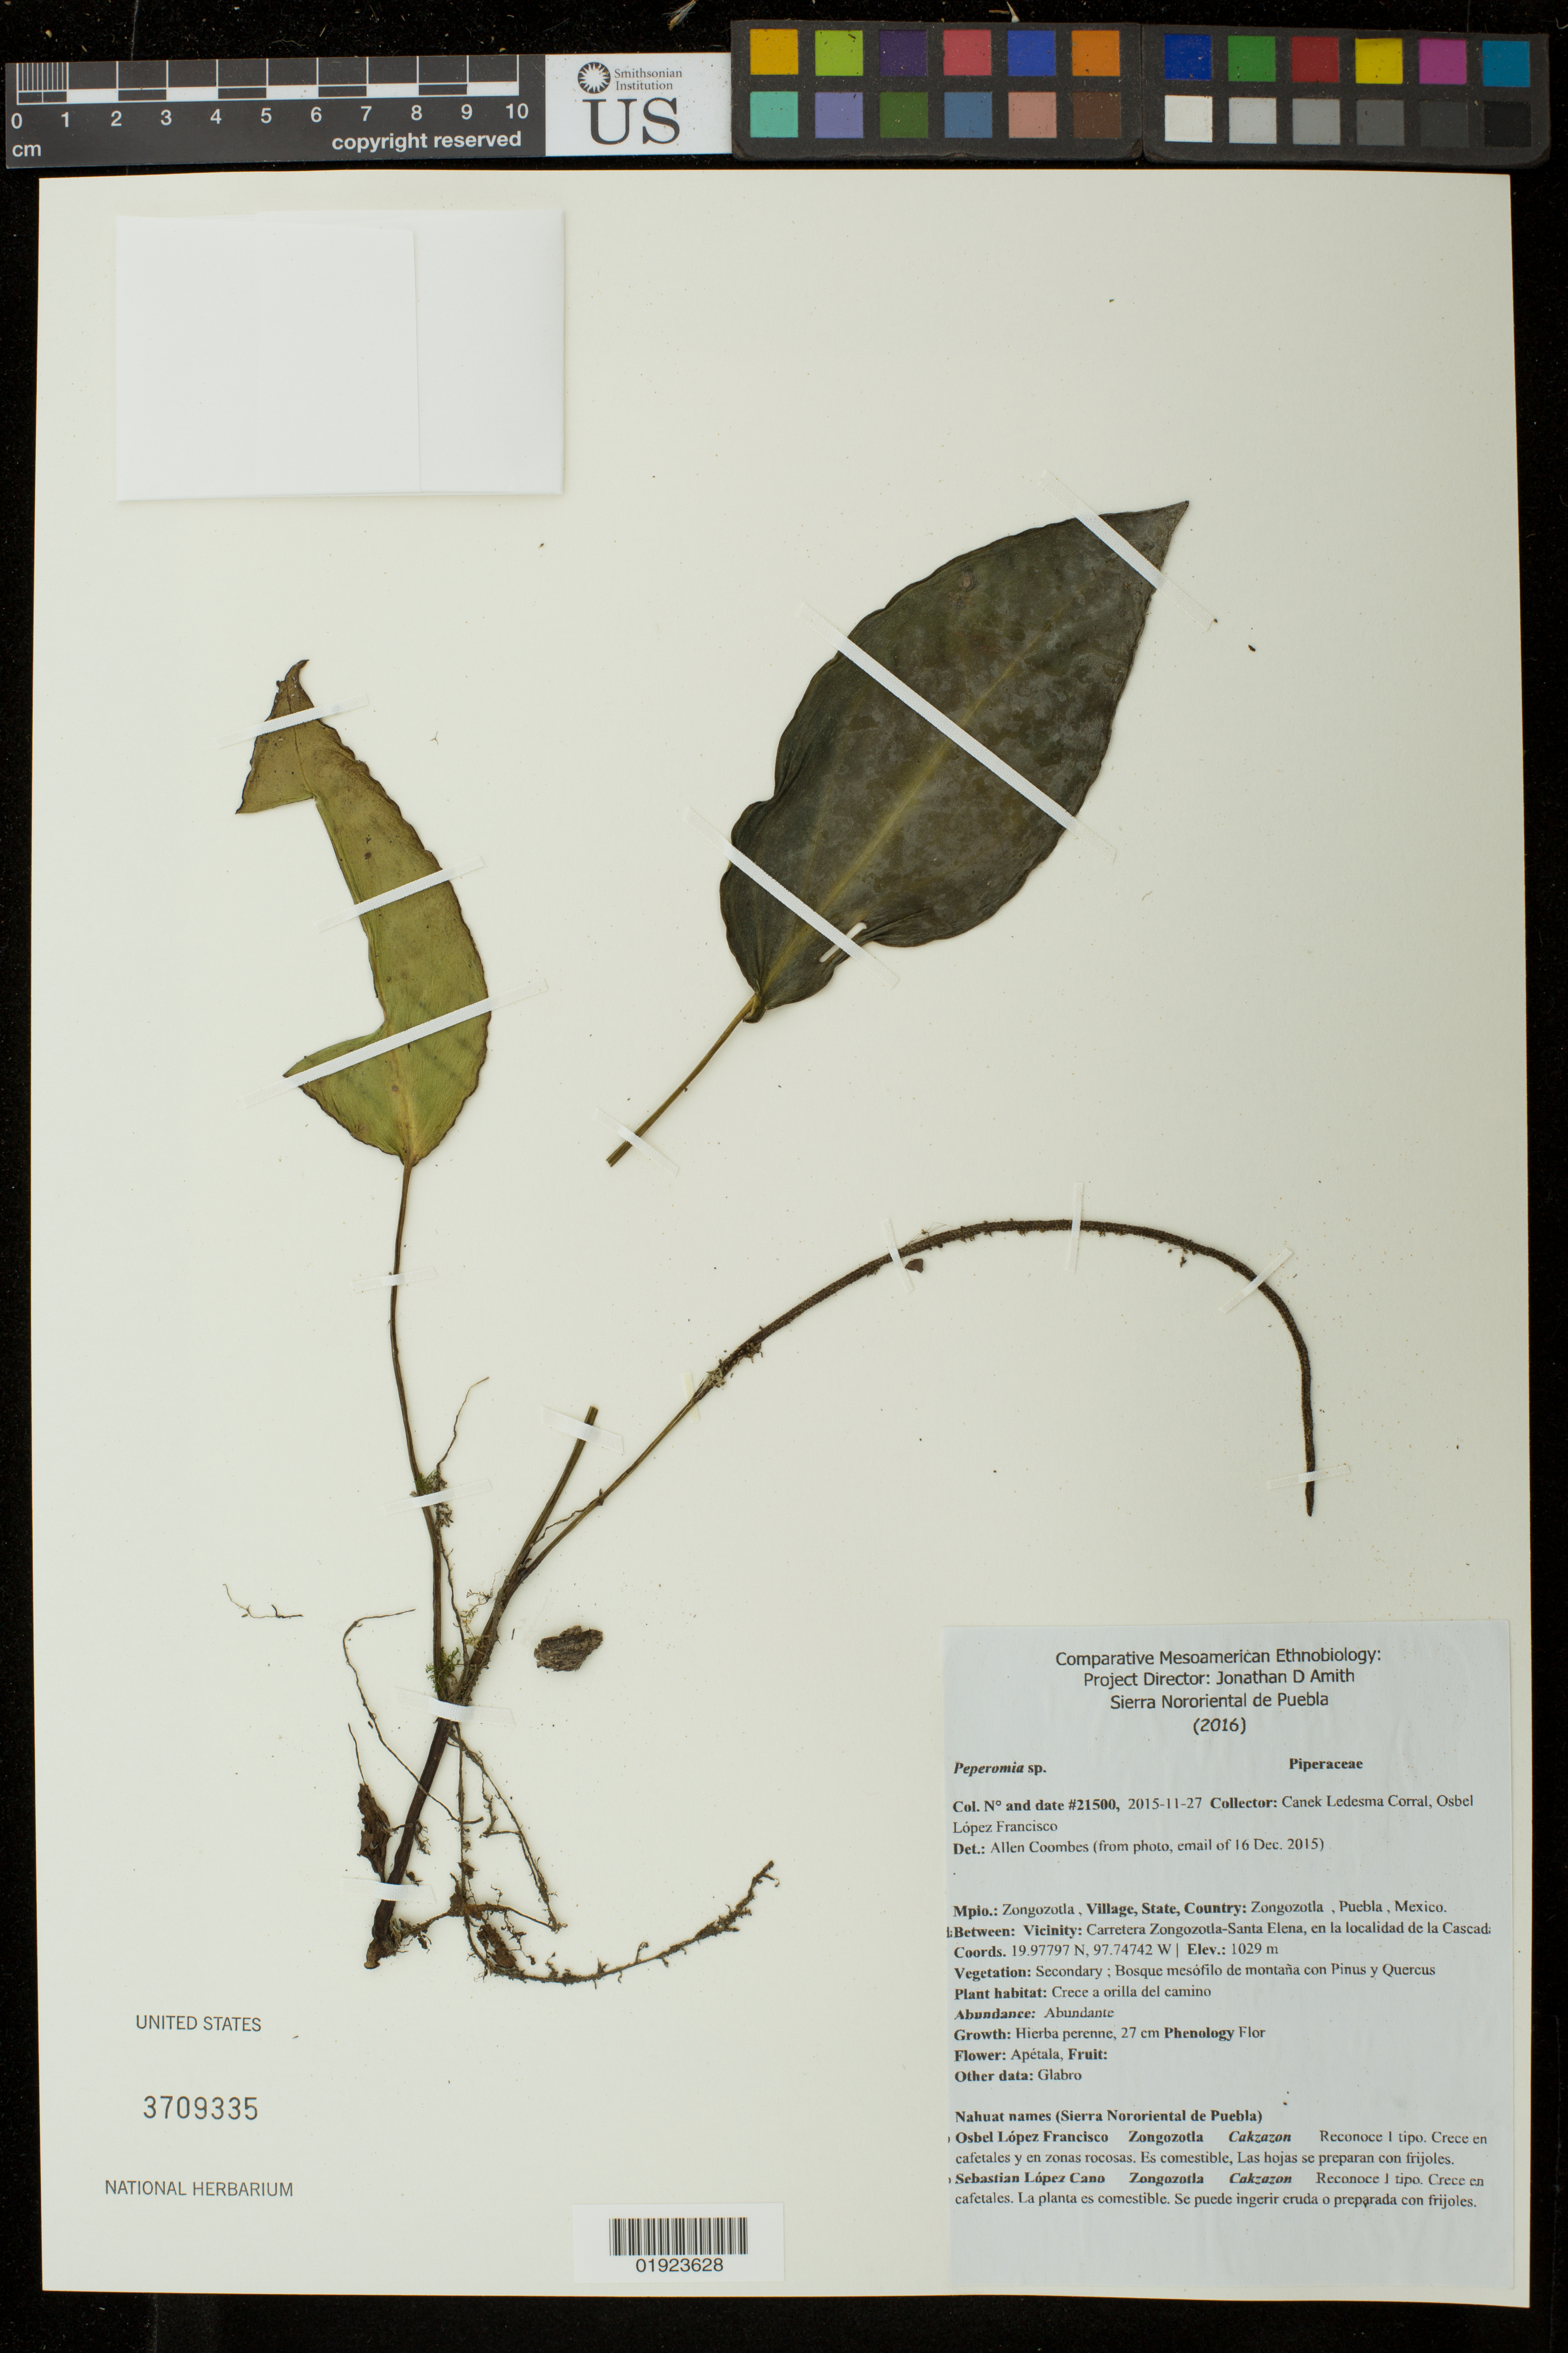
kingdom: Plantae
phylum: Tracheophyta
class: Magnoliopsida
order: Piperales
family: Piperaceae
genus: Peperomia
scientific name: Peperomia sp.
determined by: Coombes, Allen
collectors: Canek Ledesma C. & O. Francisco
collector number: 21500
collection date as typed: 2015-11-27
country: Mexico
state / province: Puebla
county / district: Zongozotla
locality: Zongozotla, Puebla, Mexico; Carretera Zongozotla-Santa Elena, en la localidad de la Casca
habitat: Secondary; bosque mesofilo de montana con Pinus y Quercus, crece a orilla del camino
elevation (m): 1029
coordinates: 19.97797N, 97.74742W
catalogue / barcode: US 3709335